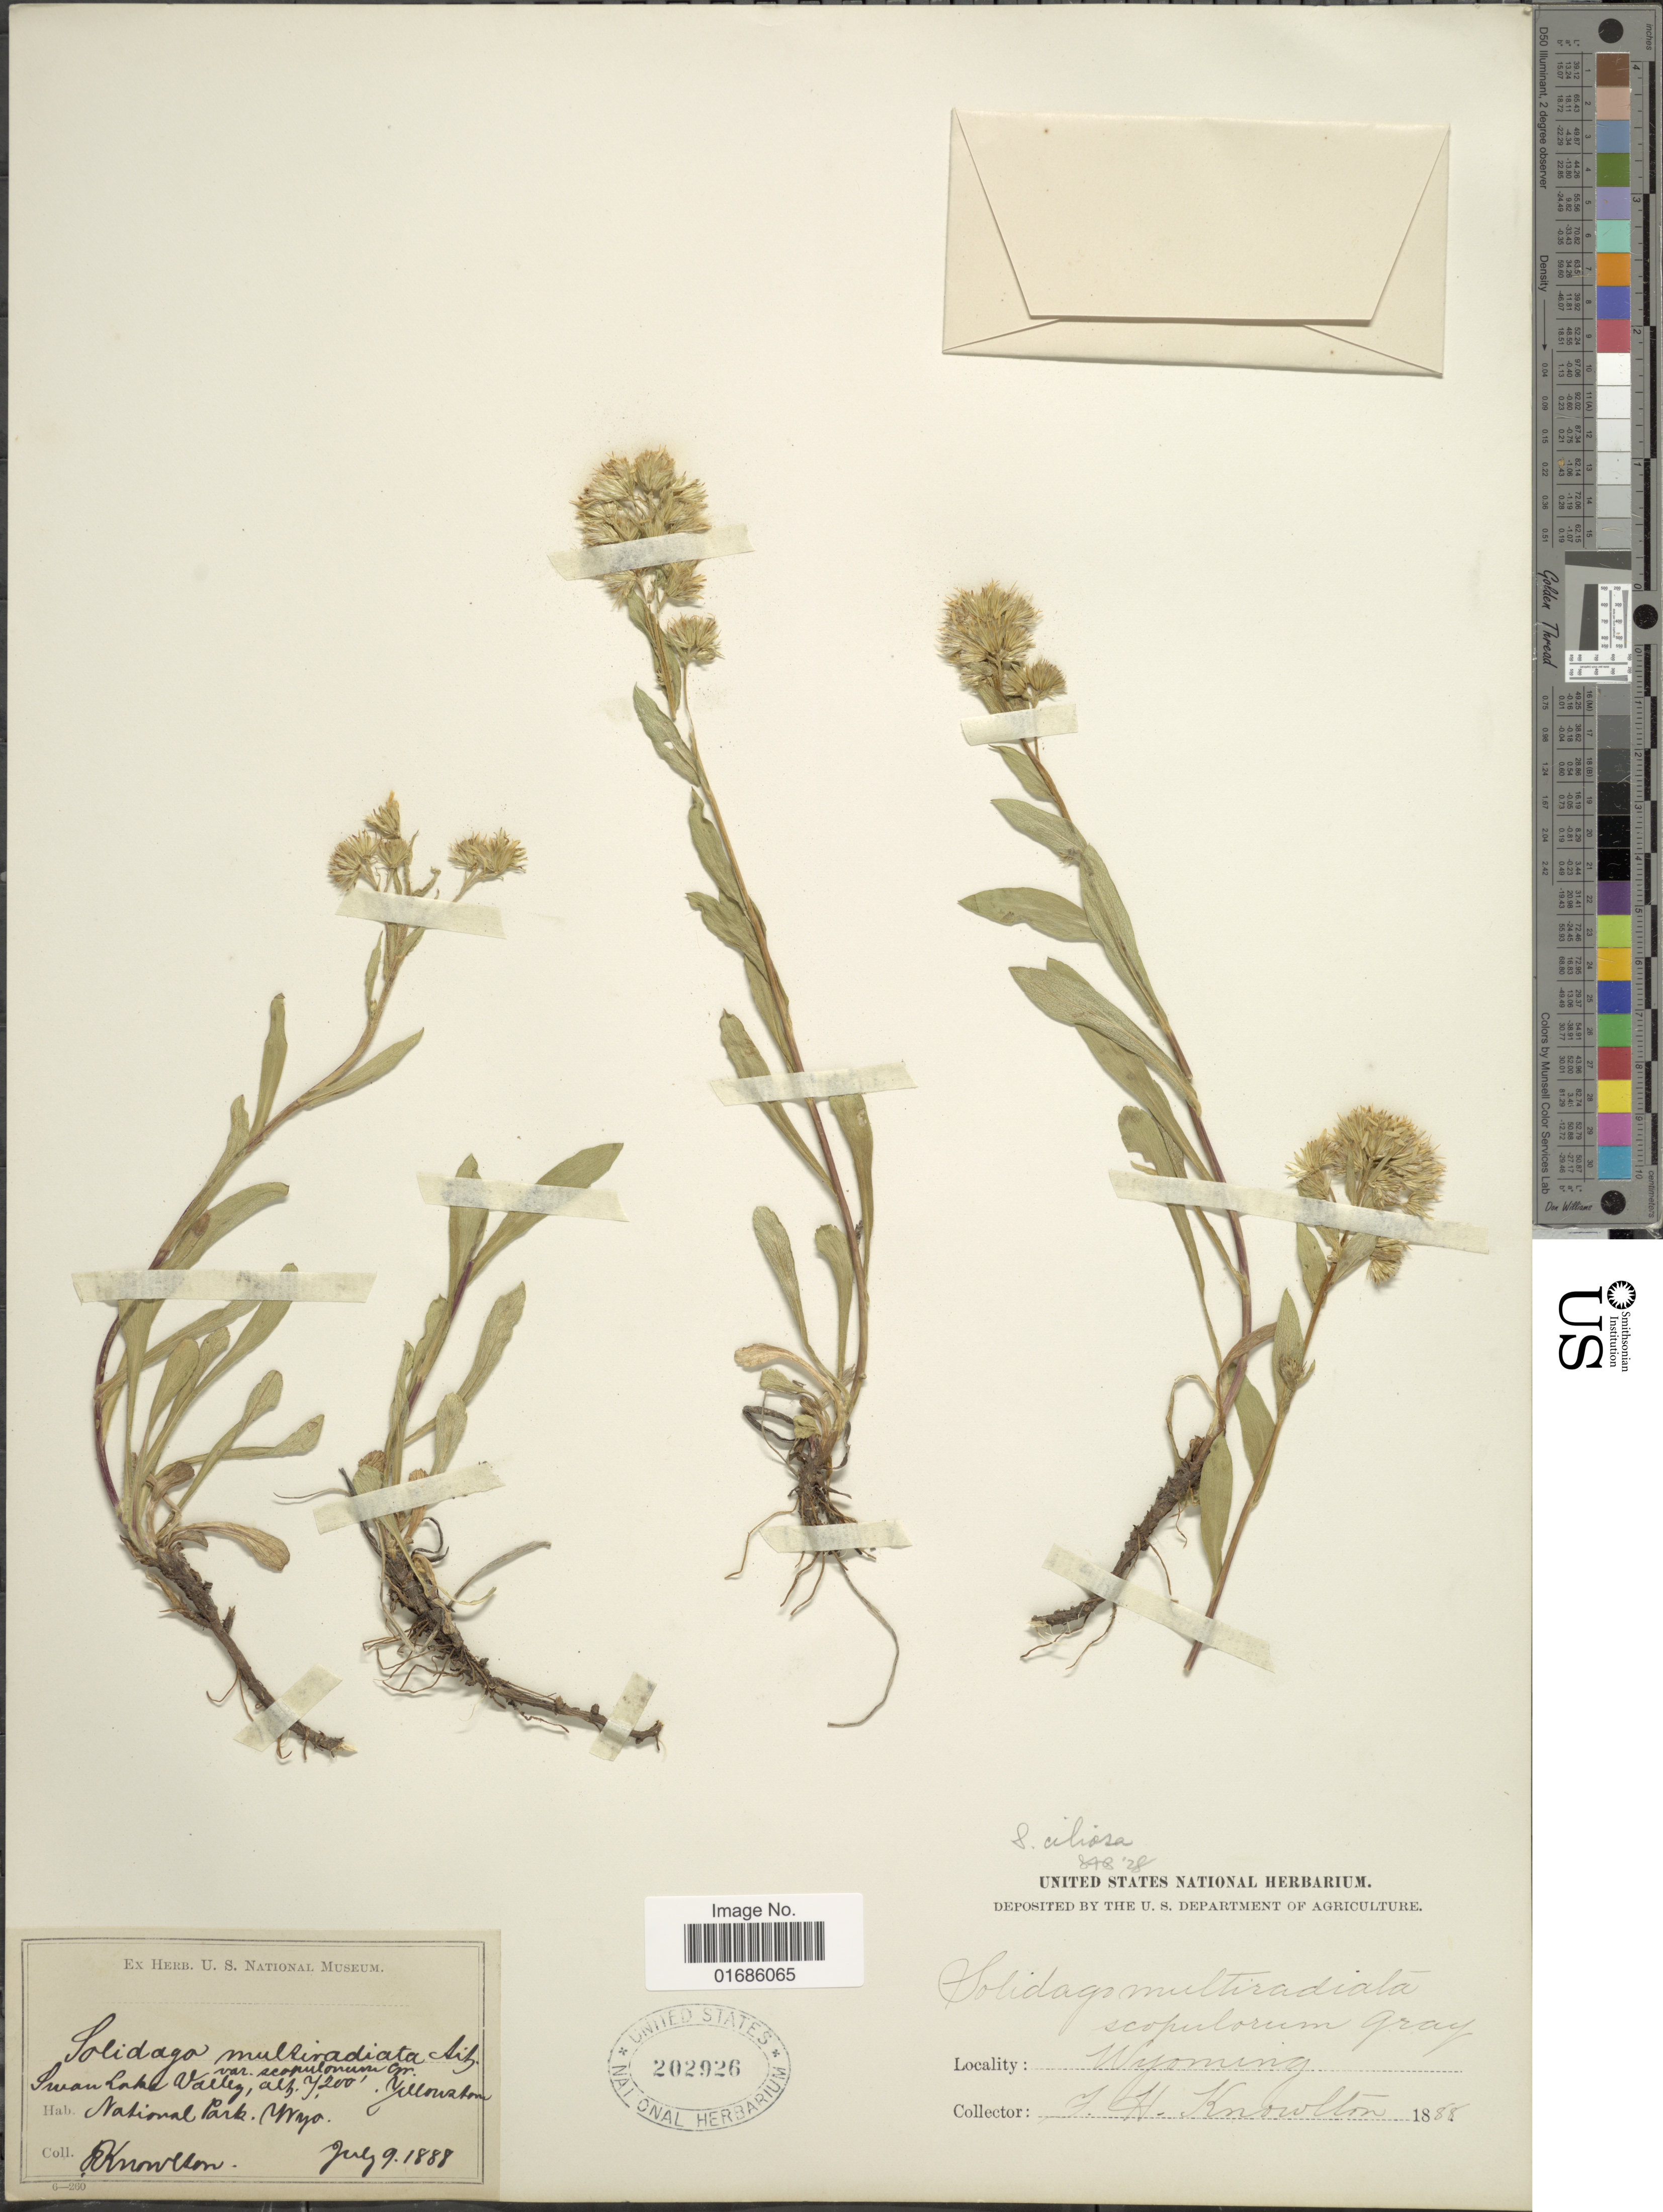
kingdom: Plantae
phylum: Tracheophyta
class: Magnoliopsida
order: Asterales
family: Asteraceae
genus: Solidago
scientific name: Solidago ciliosa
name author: Greene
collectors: F. H. Knowlton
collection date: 1888-07-09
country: United States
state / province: Wyoming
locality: Swan Lake Valley, Yellowstone National Park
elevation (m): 610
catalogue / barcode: US 202926